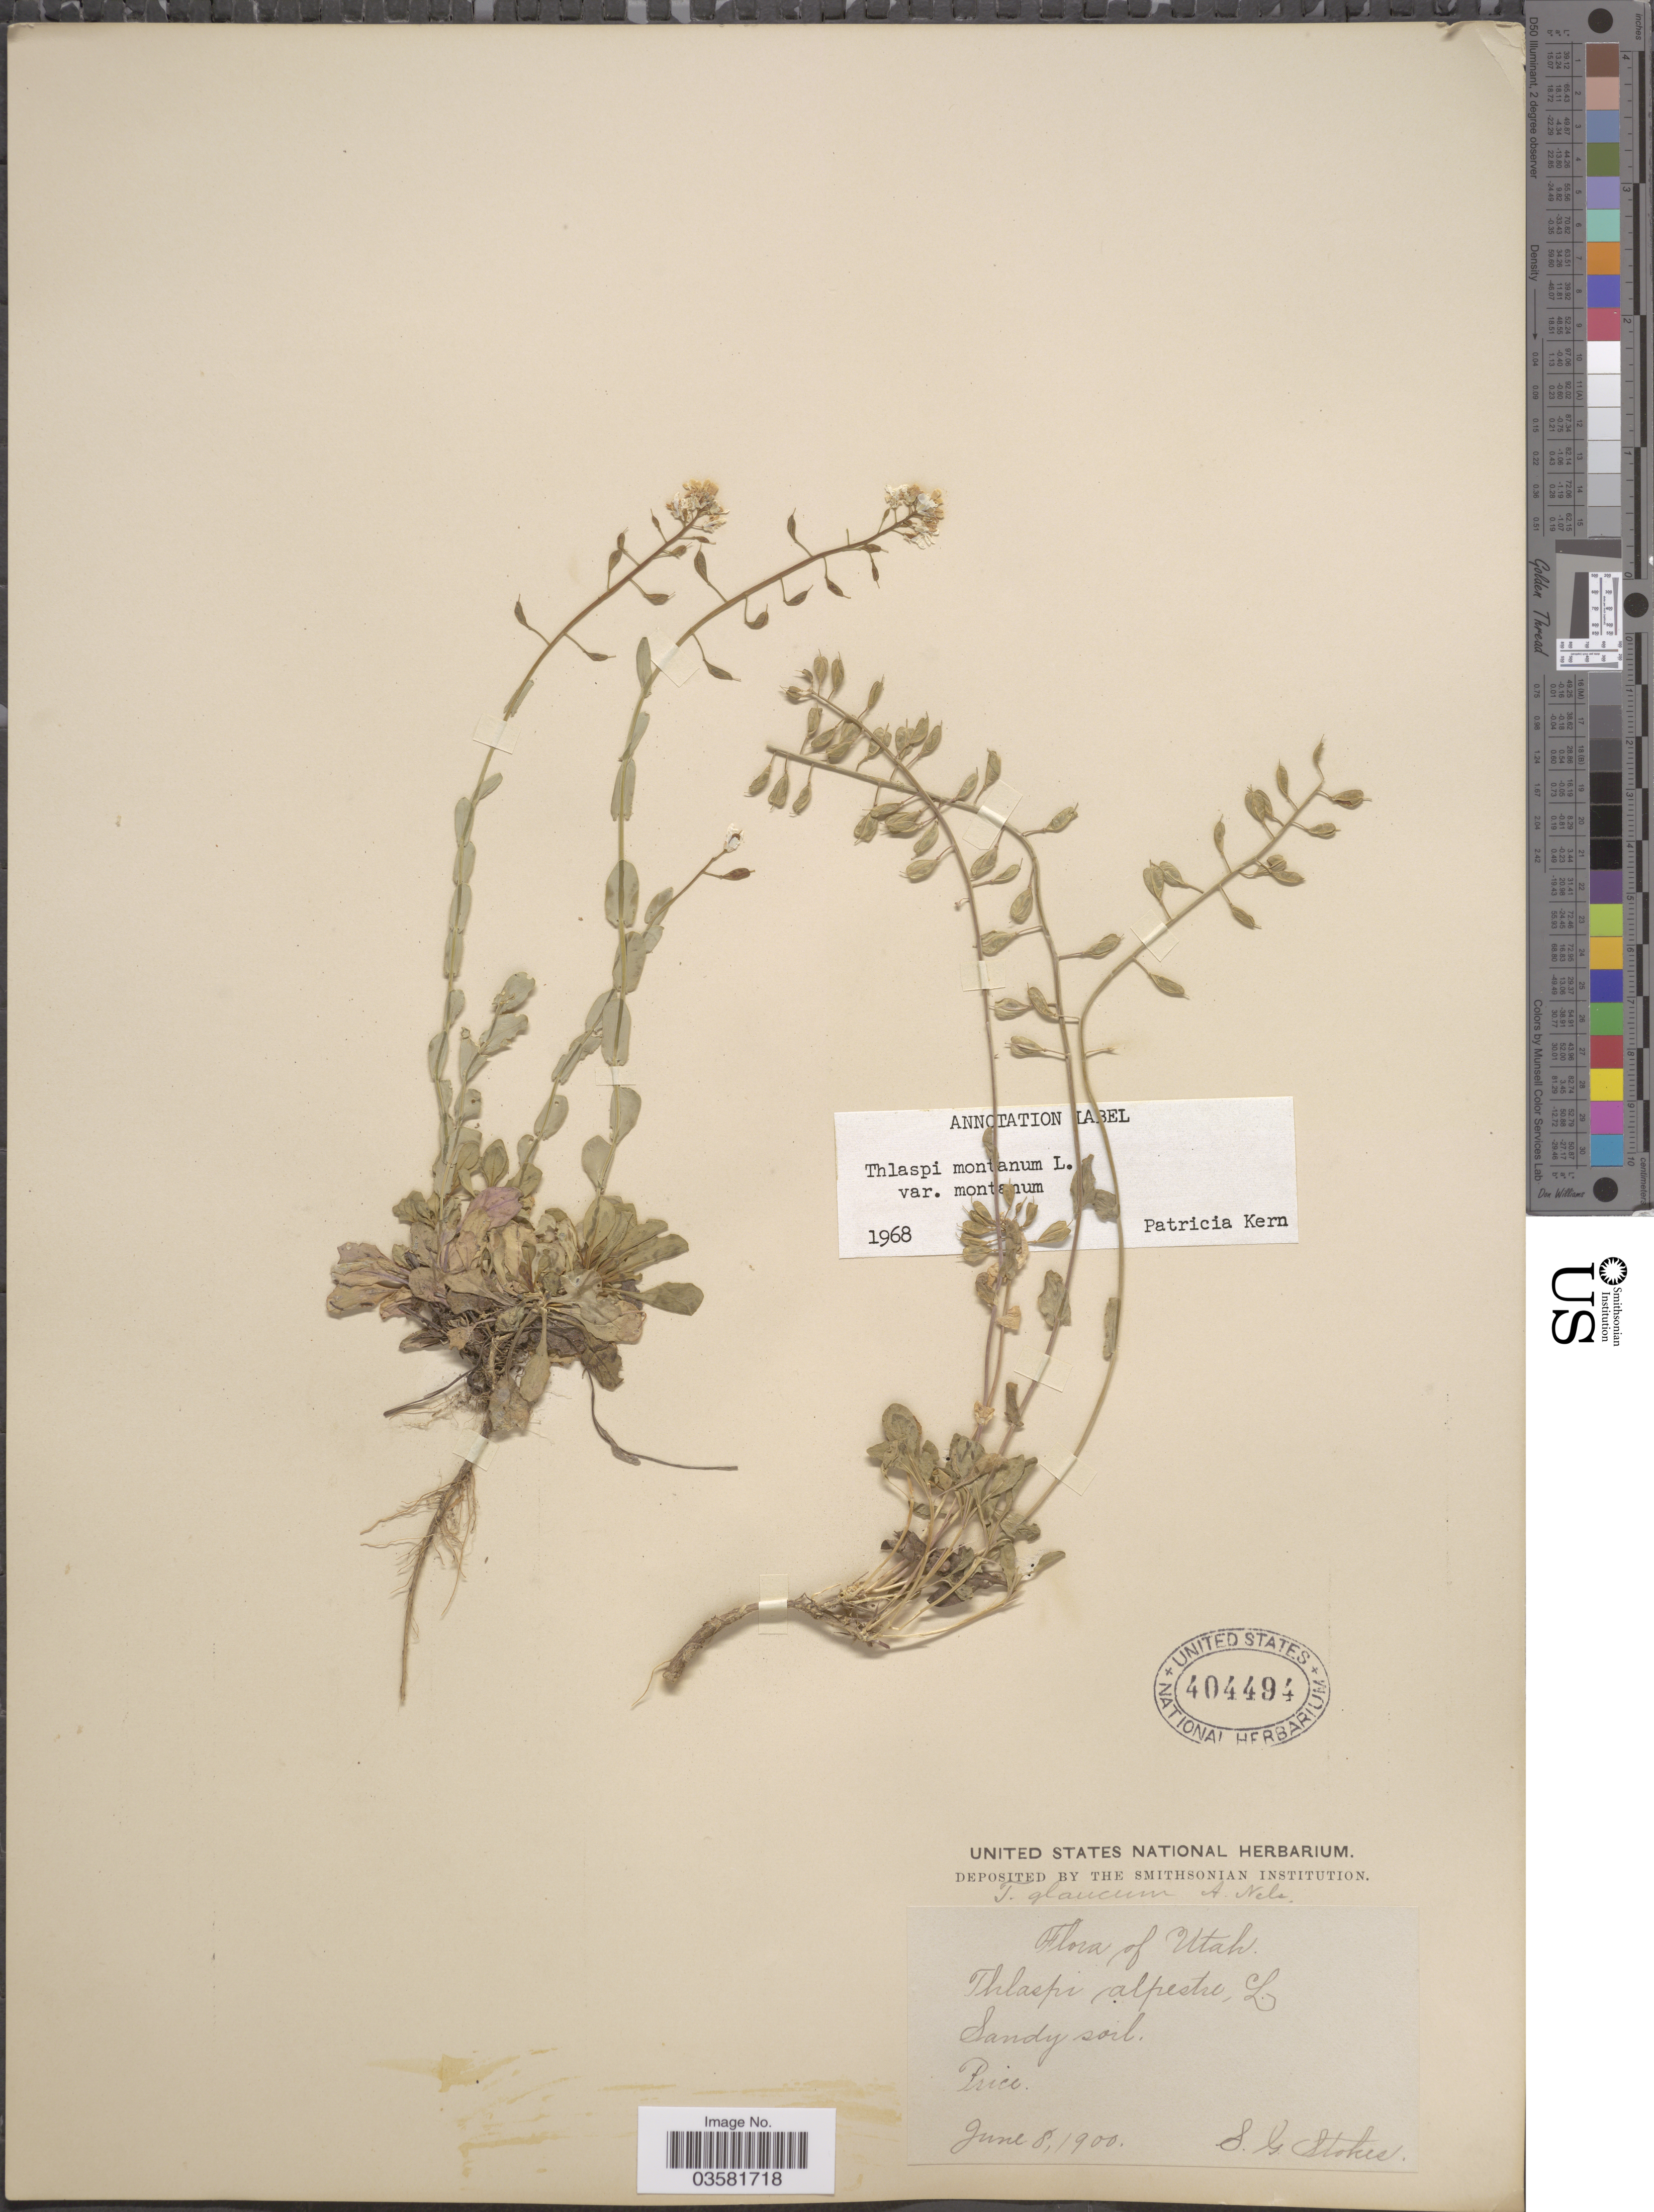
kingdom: Plantae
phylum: Tracheophyta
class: Magnoliopsida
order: Brassicales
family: Brassicaceae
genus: Thlaspi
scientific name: Thlaspi montanum var. montanum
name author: L.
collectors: S. G. Stokes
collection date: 1900-06-08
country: United States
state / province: Utah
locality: Price.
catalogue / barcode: US 404494